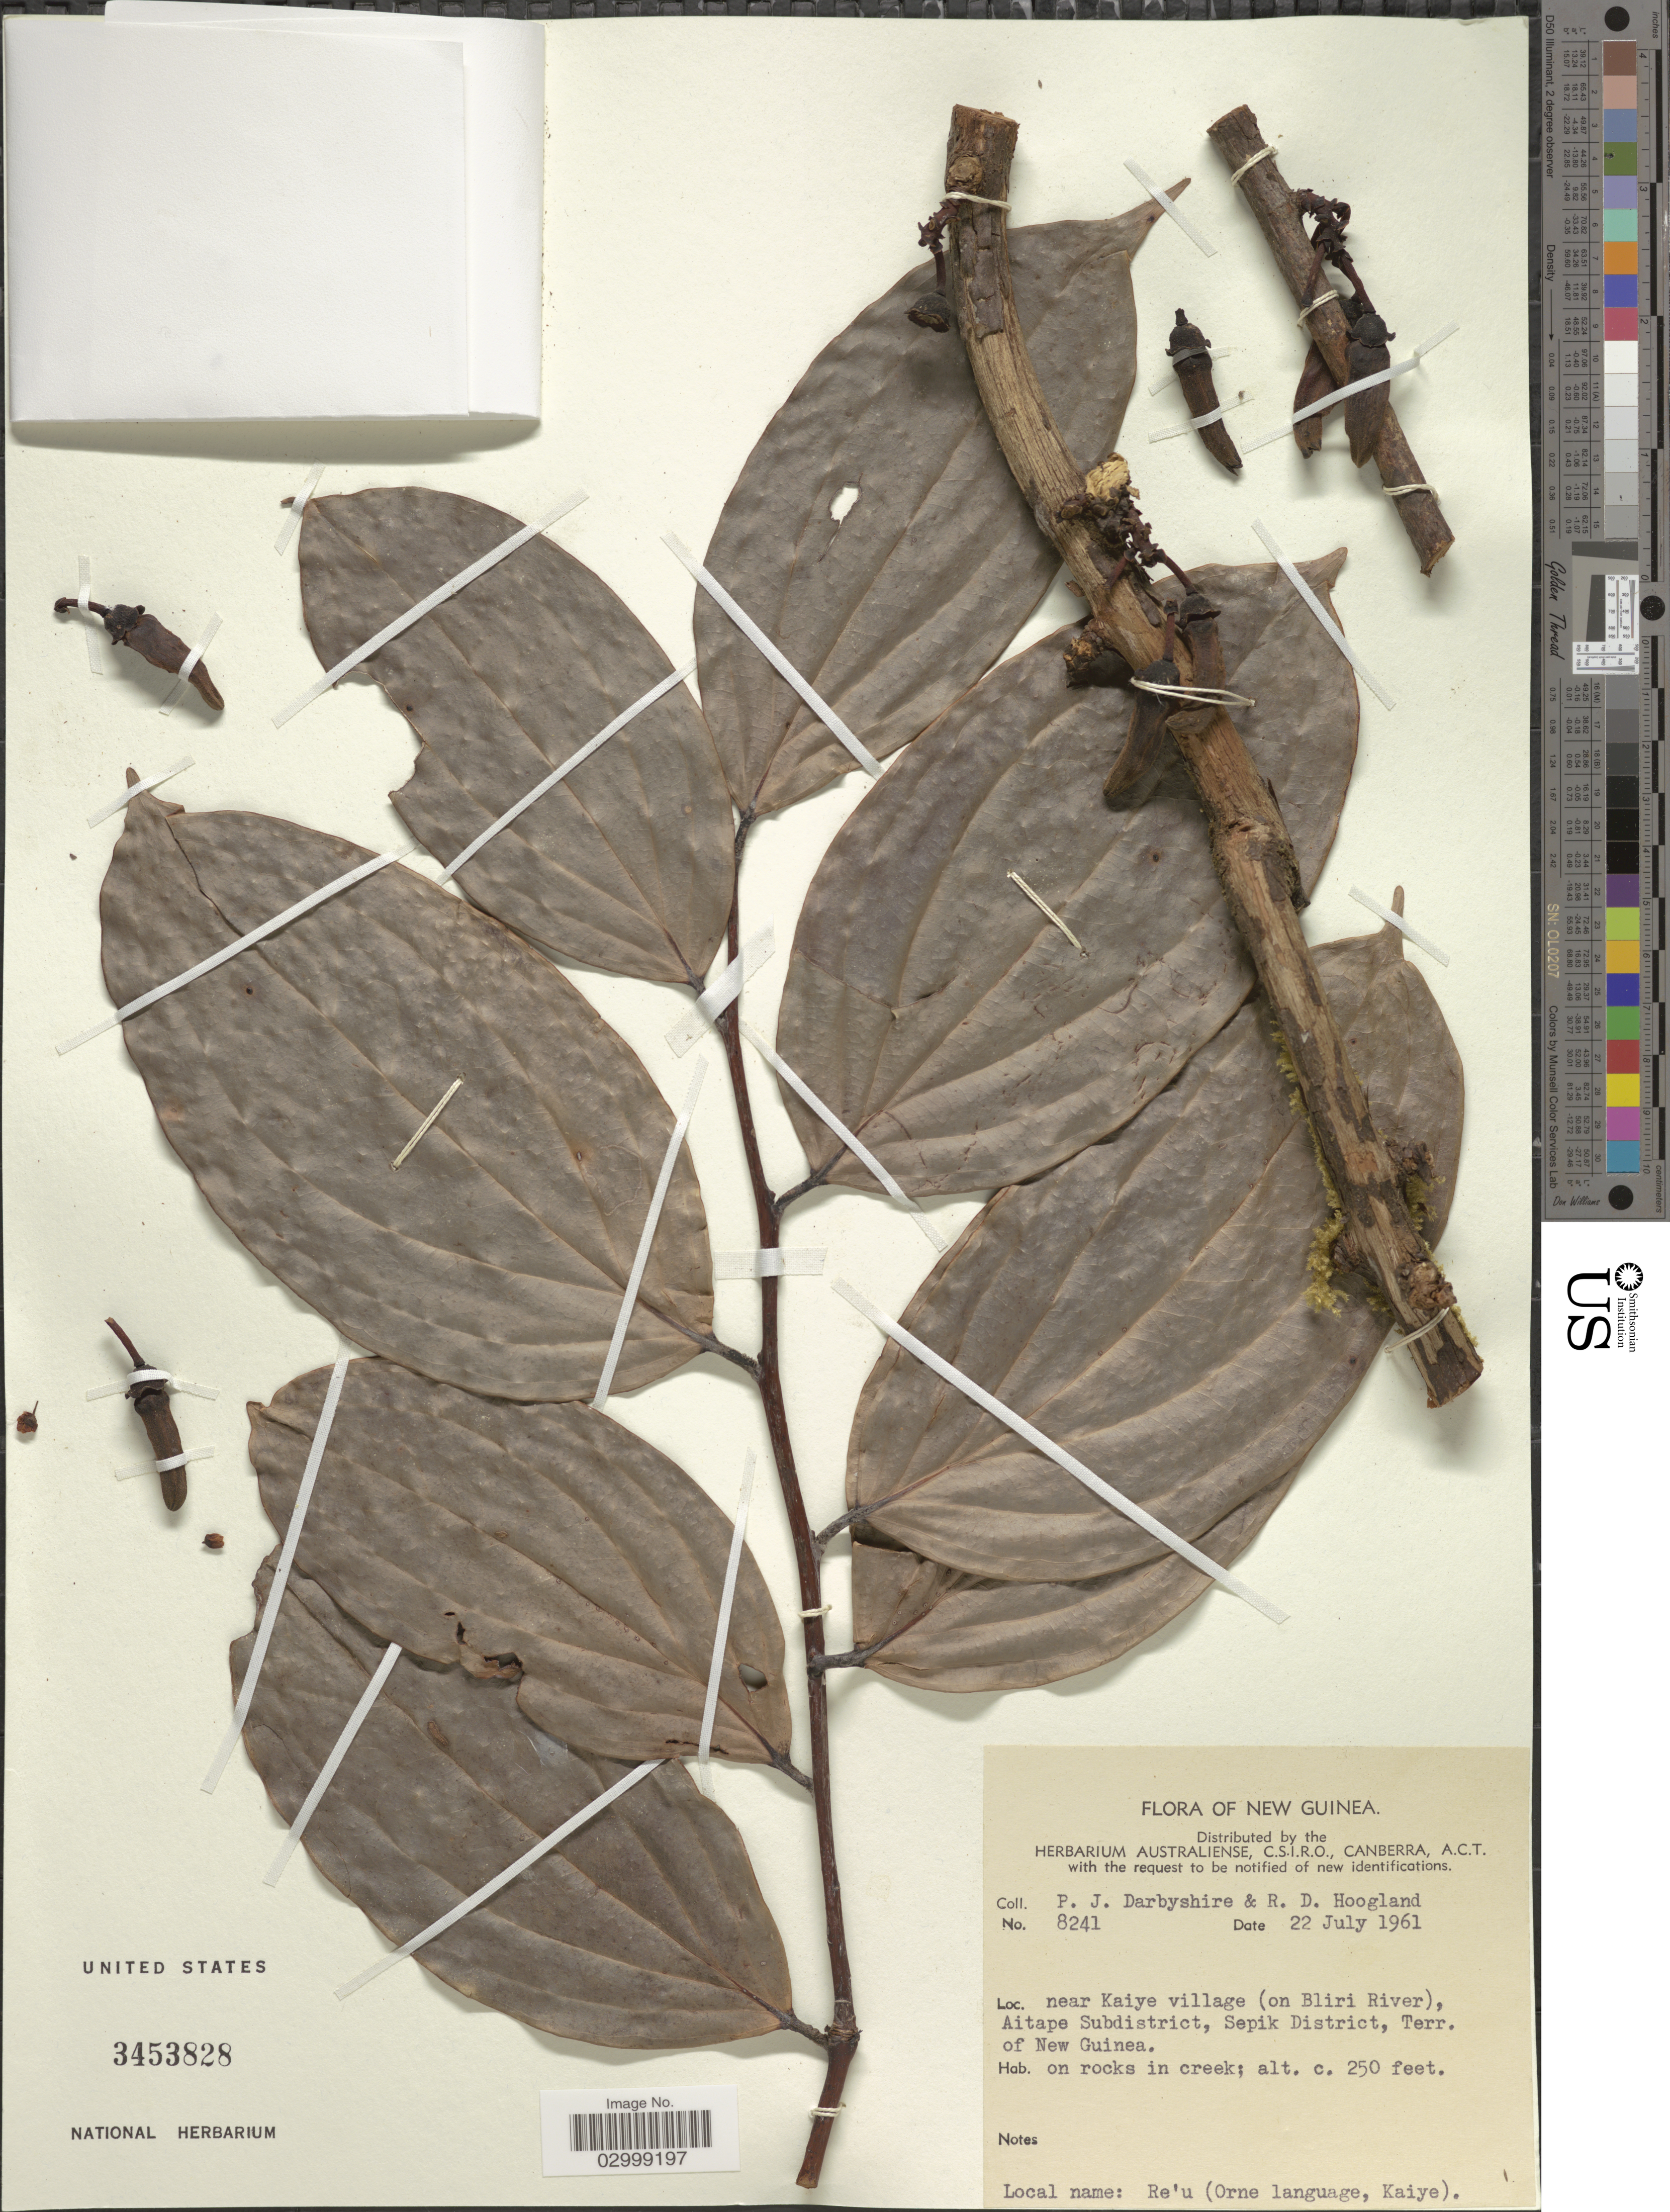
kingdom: Plantae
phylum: Tracheophyta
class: Magnoliopsida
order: Ericales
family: Ericaceae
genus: Dimorphanthera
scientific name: Dimorphanthera sp.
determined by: Tamayo, Maverick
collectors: P. Darbyshire & R. D. Hoogland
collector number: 8241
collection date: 1961-07-22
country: Papua New Guinea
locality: New Guinea, near Kaiye village (on Bliri River), Aitape Subdistrict, Sepik District, Terr. of New Guinea.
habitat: on rocks in creek.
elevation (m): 76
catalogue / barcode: US 3453828